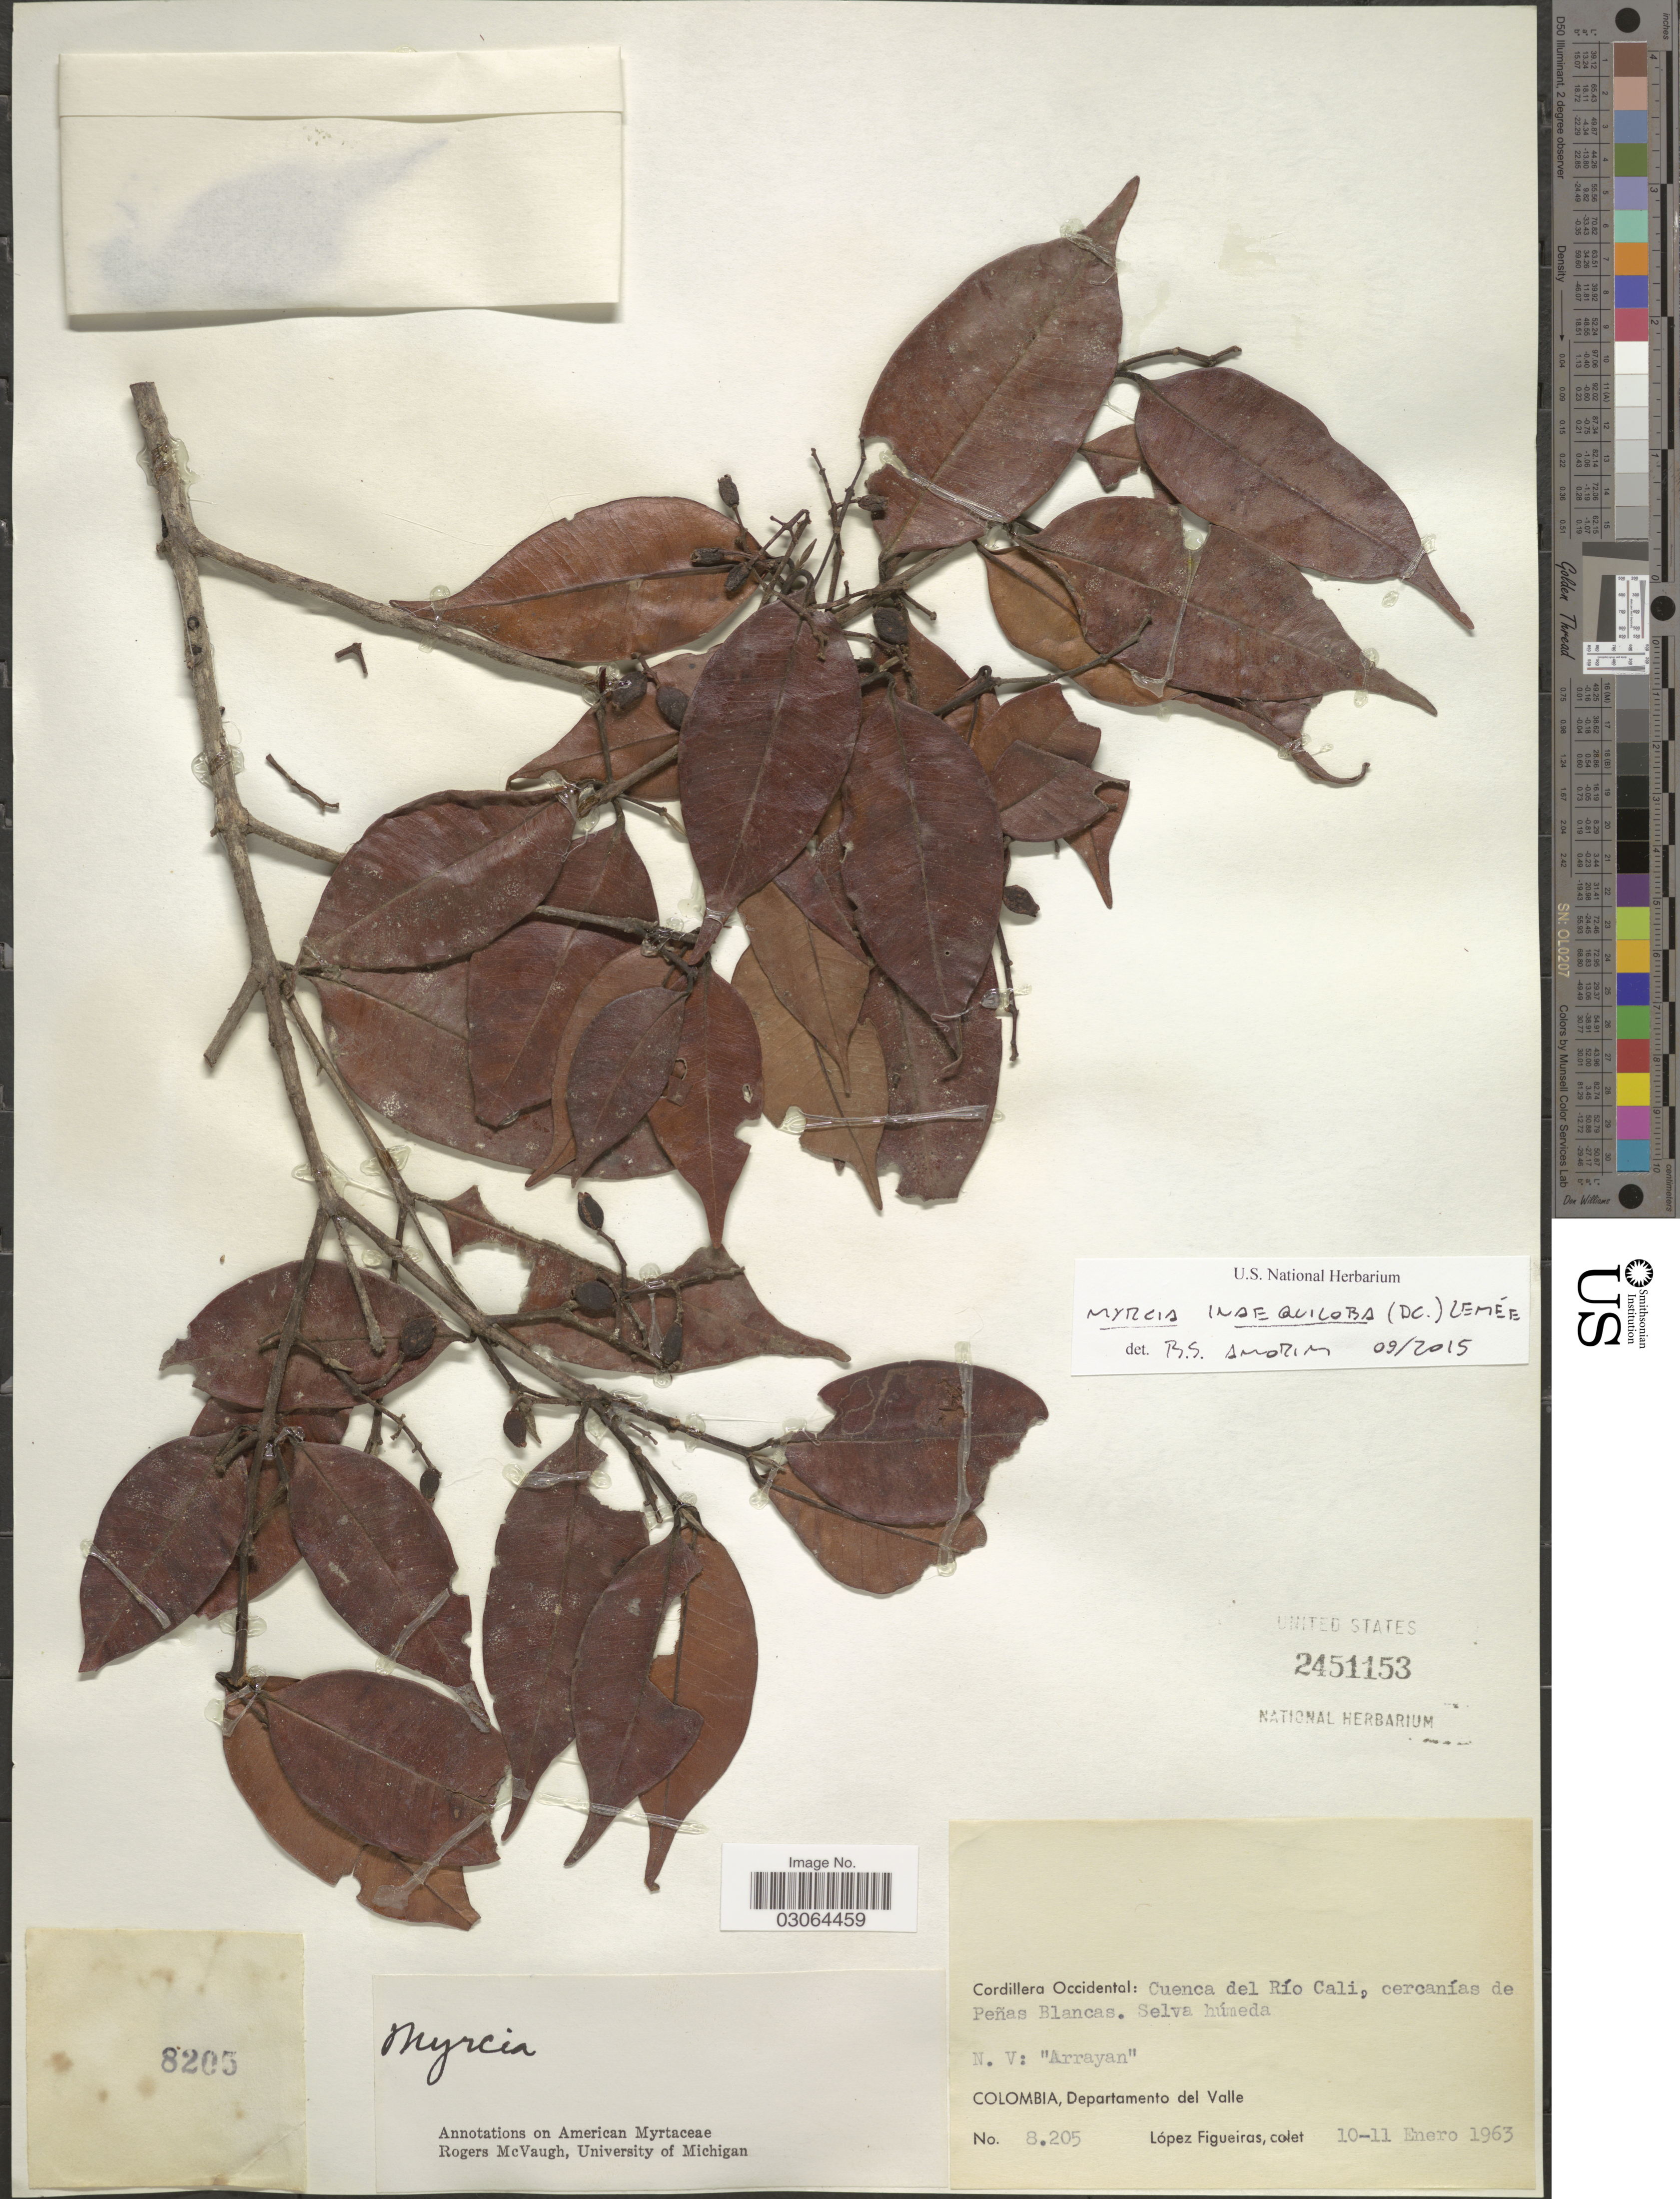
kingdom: Plantae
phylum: Tracheophyta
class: Magnoliopsida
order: Myrtales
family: Myrtaceae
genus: Myrcia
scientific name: Myrcia inaequiloba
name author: (DC.) D. Legrand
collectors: M. López Figueiras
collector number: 8205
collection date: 1963-01-10/1963-01-11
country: Colombia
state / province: Valle del Cauca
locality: Cordillera Occidental: Cuenca del Río Cali, cercanías de Peñas Blancas. Departamento del Valle.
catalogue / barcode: US 2451153